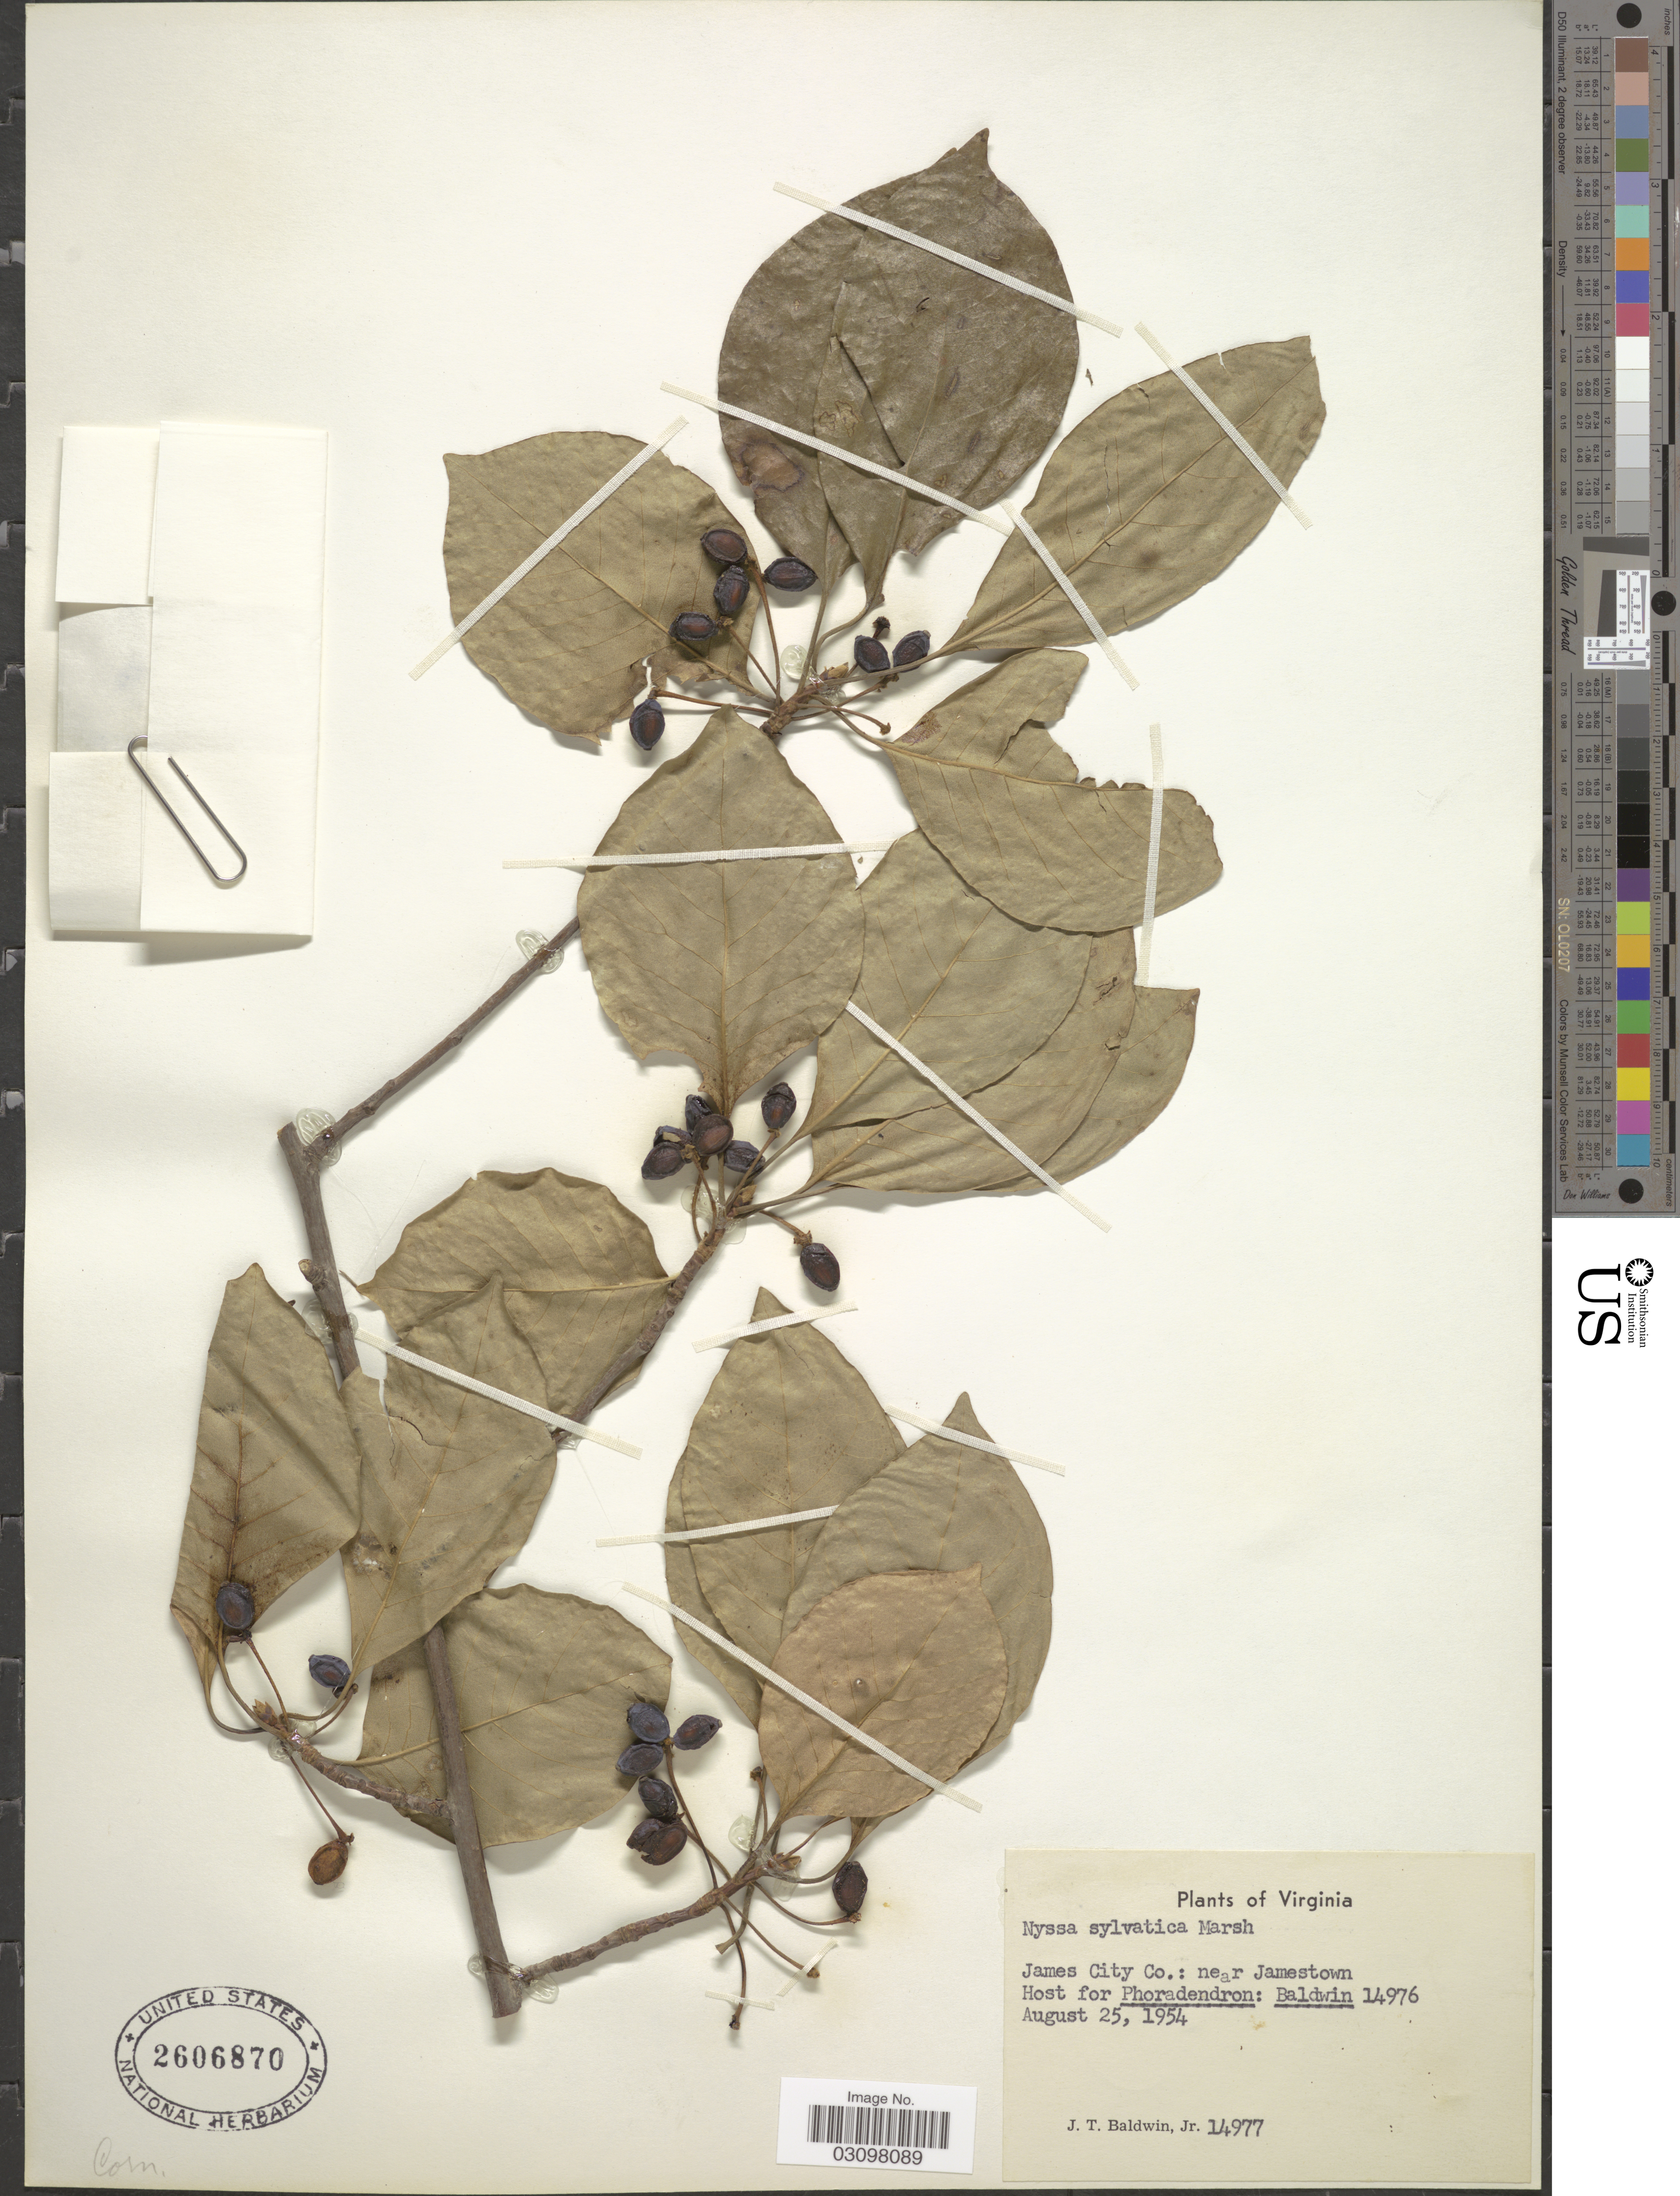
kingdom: Plantae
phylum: Tracheophyta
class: Magnoliopsida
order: Cornales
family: Nyssaceae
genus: Nyssa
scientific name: Nyssa sylvatica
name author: Marshall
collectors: J. T. Baldwin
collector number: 14977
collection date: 1954-08-25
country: United States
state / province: Virginia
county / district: James City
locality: James City Co.: near Jamestown Host.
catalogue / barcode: US 2606870